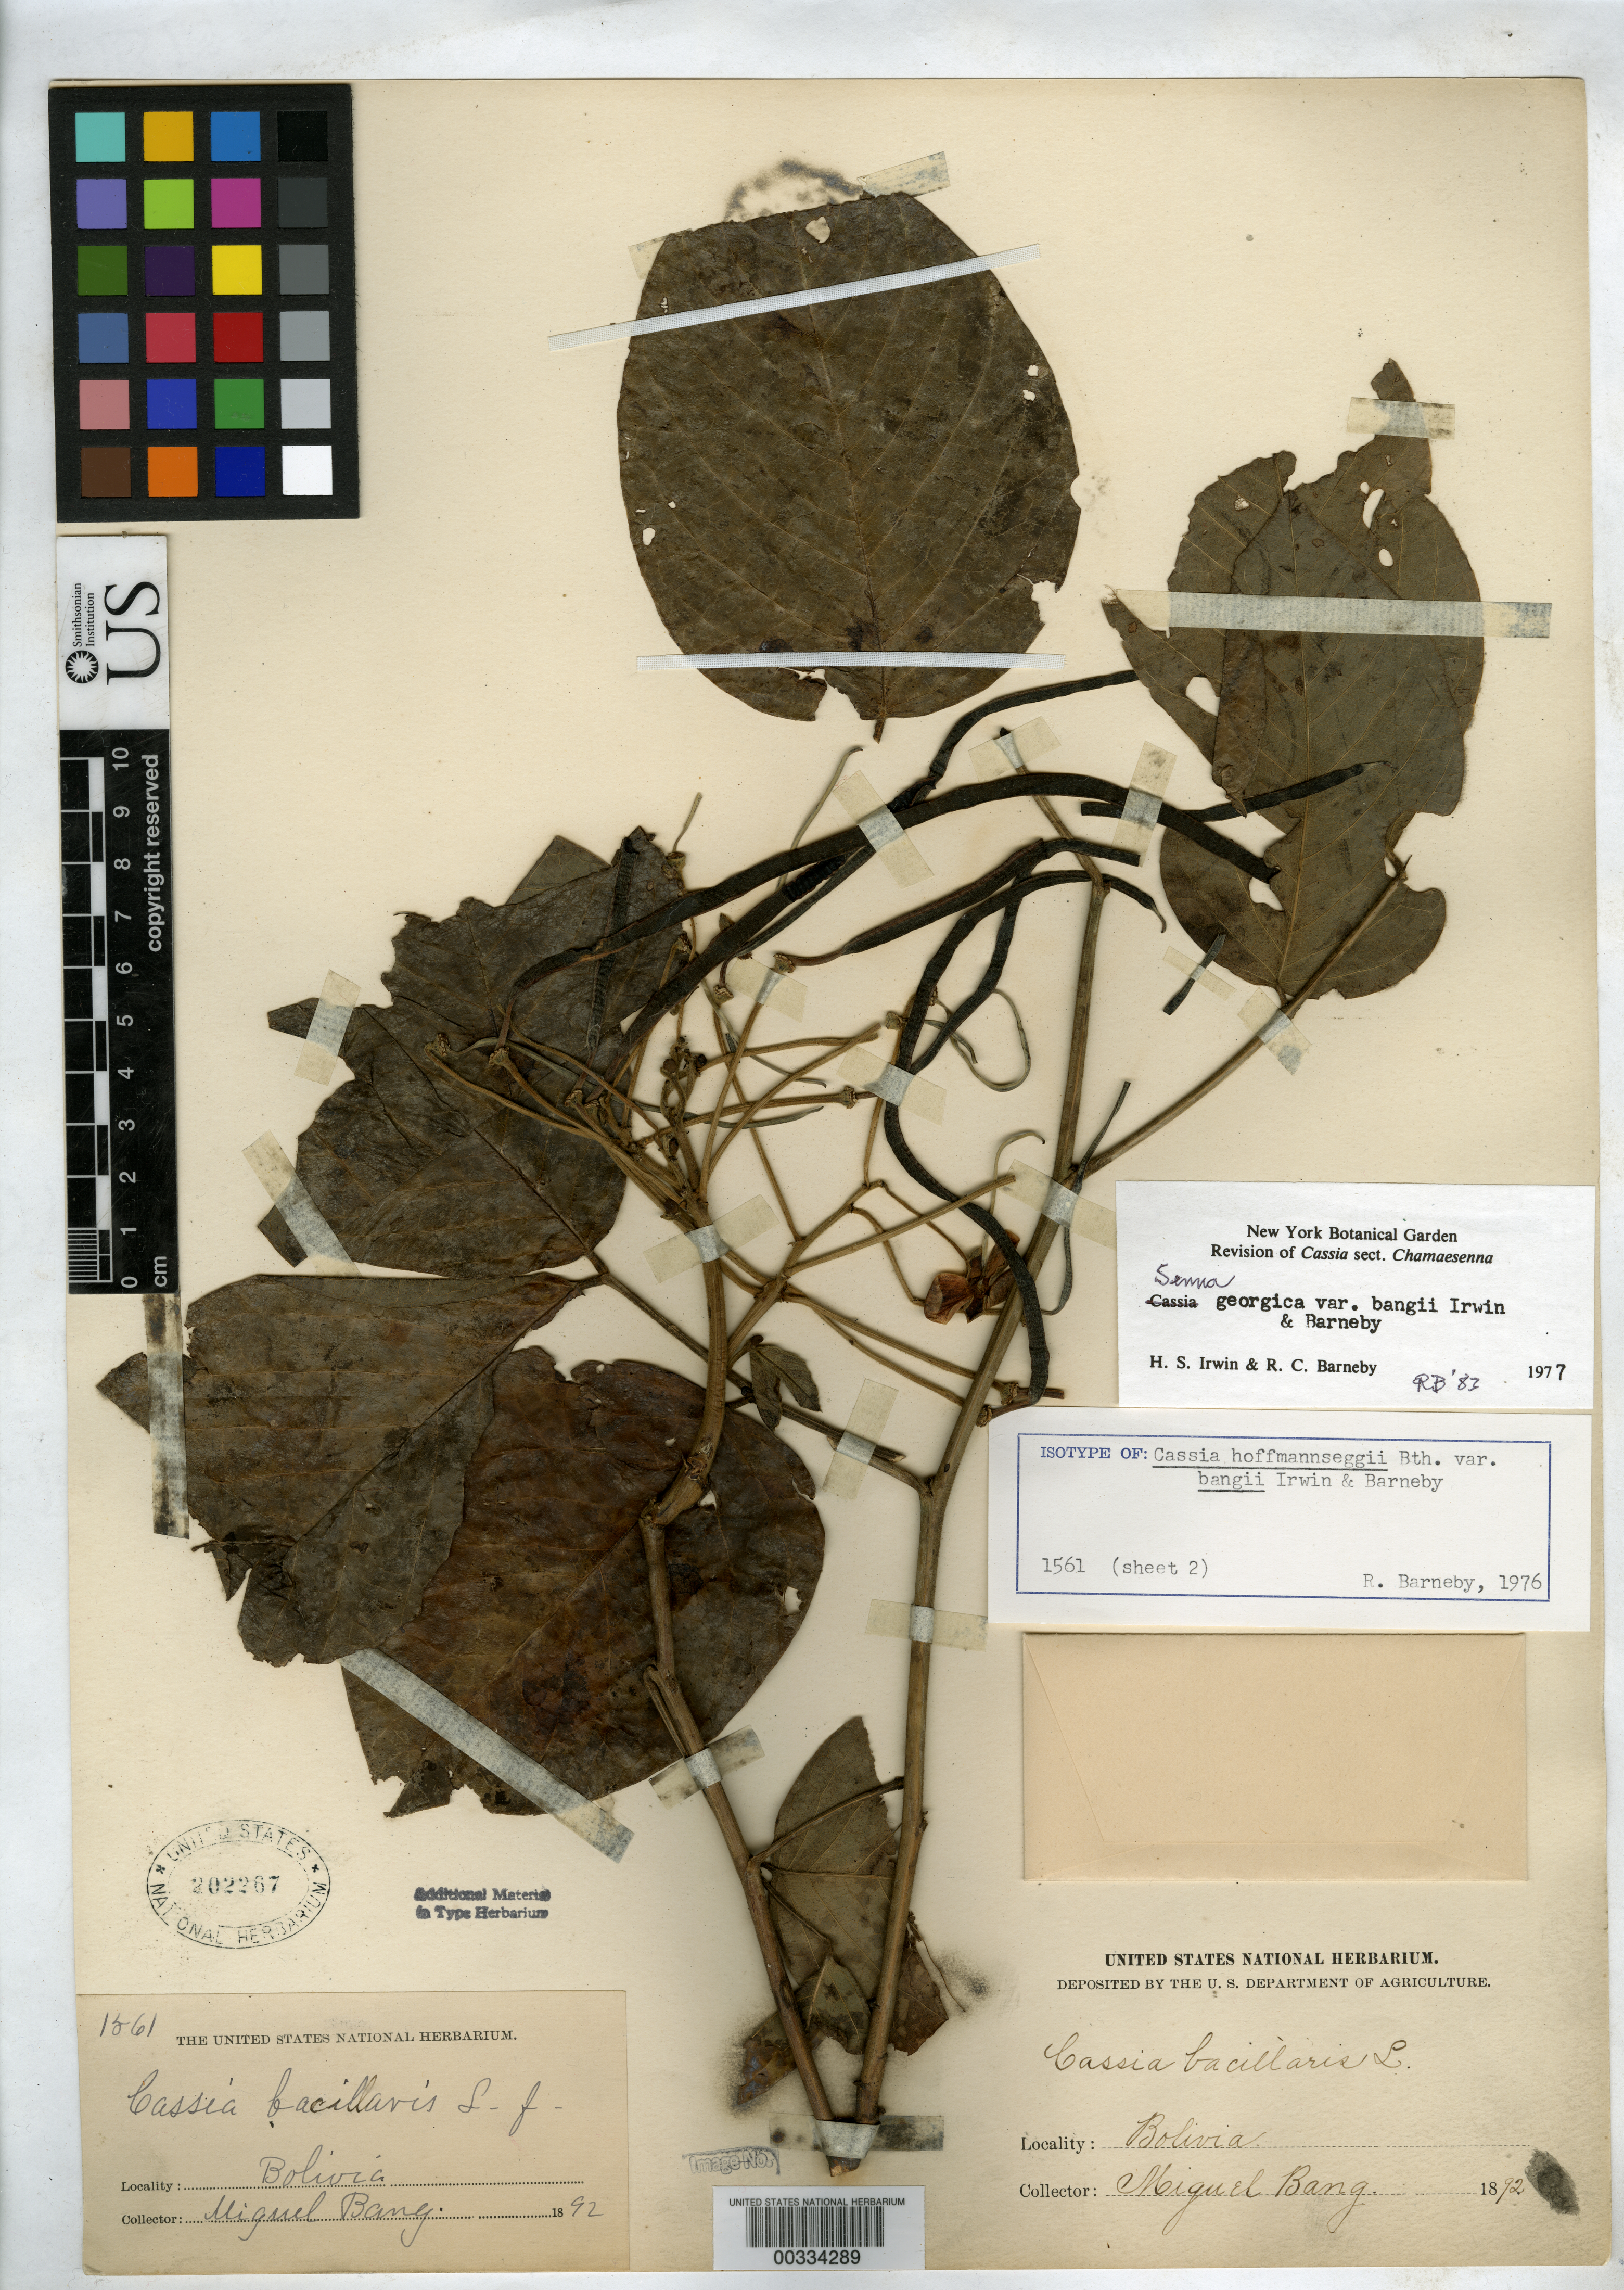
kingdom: Plantae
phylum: Tracheophyta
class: Magnoliopsida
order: Fabales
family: Fabaceae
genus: Senna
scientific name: Senna georgica var. bangii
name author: H.S. Irwin & Barneby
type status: Isotype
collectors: M. Bang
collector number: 1561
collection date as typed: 1892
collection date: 1892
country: Bolivia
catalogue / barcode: US 202267